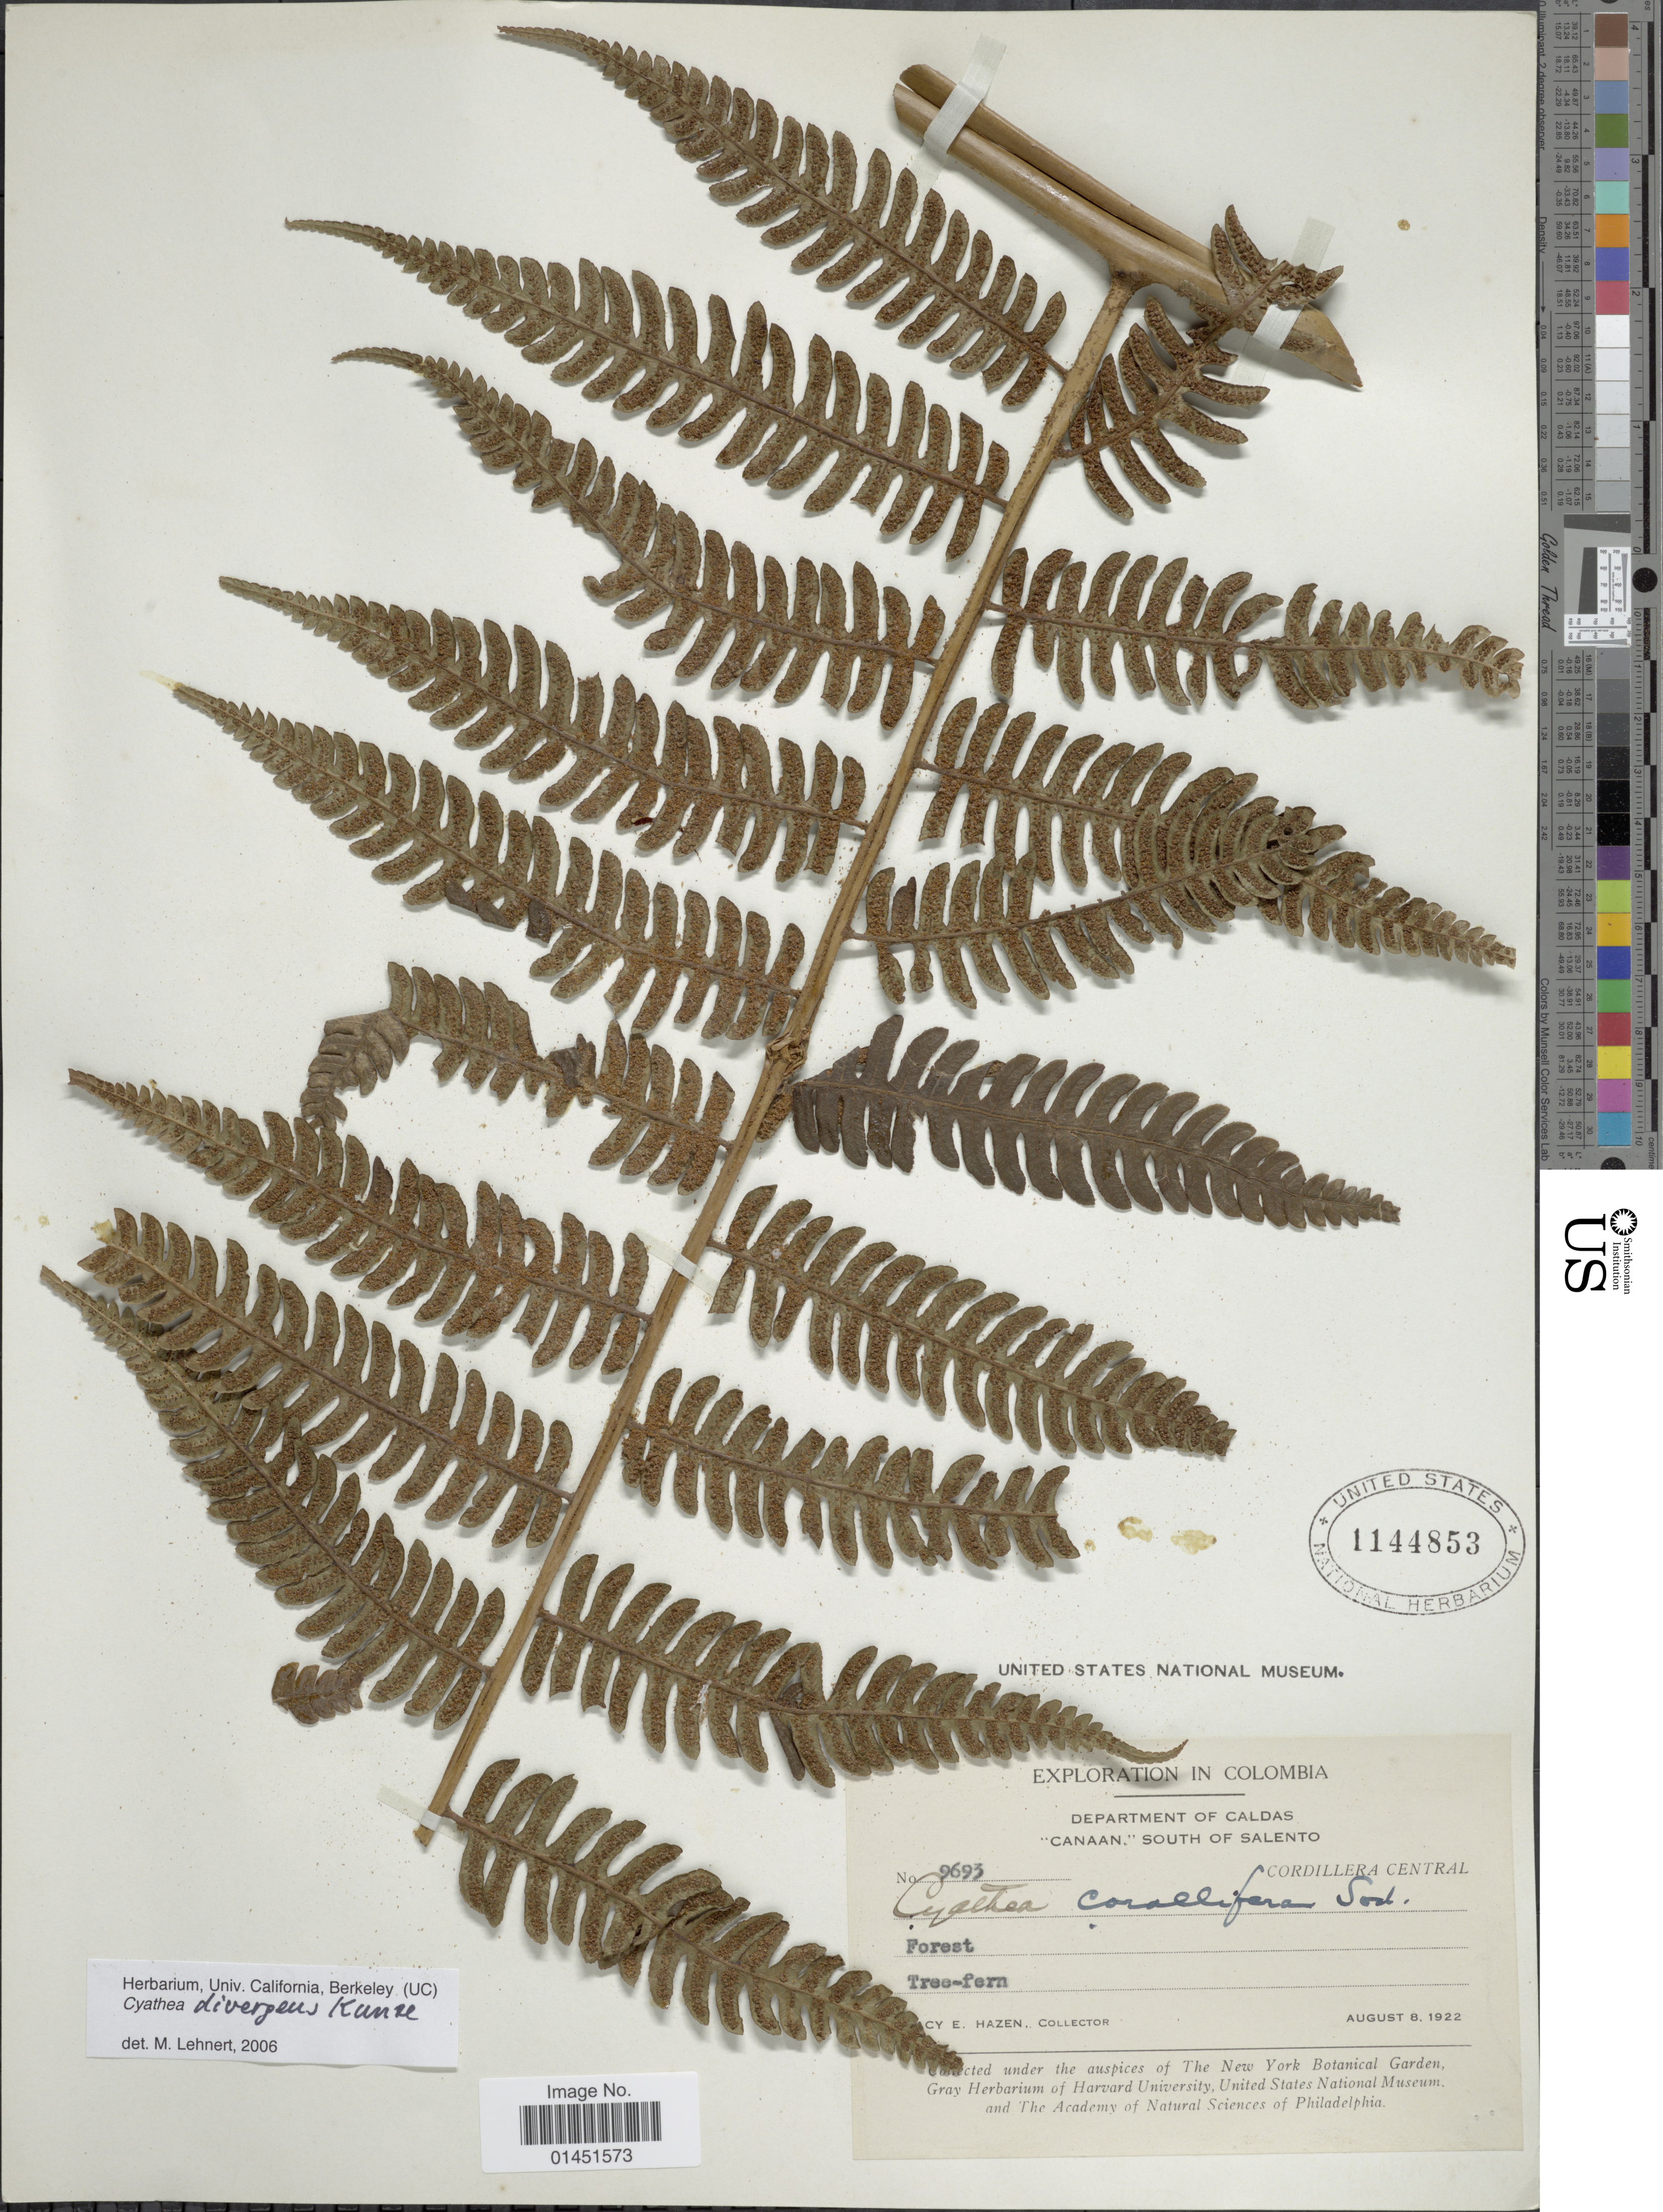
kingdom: Plantae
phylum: Tracheophyta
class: Polypodiopsida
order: Cyatheales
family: Cyatheaceae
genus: Cyathea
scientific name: Cyathea divergens var. divergens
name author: Kunze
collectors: T. E. Hazen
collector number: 9693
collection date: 1922-08-08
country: Colombia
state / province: Caldas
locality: Canaan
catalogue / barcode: US 1144853